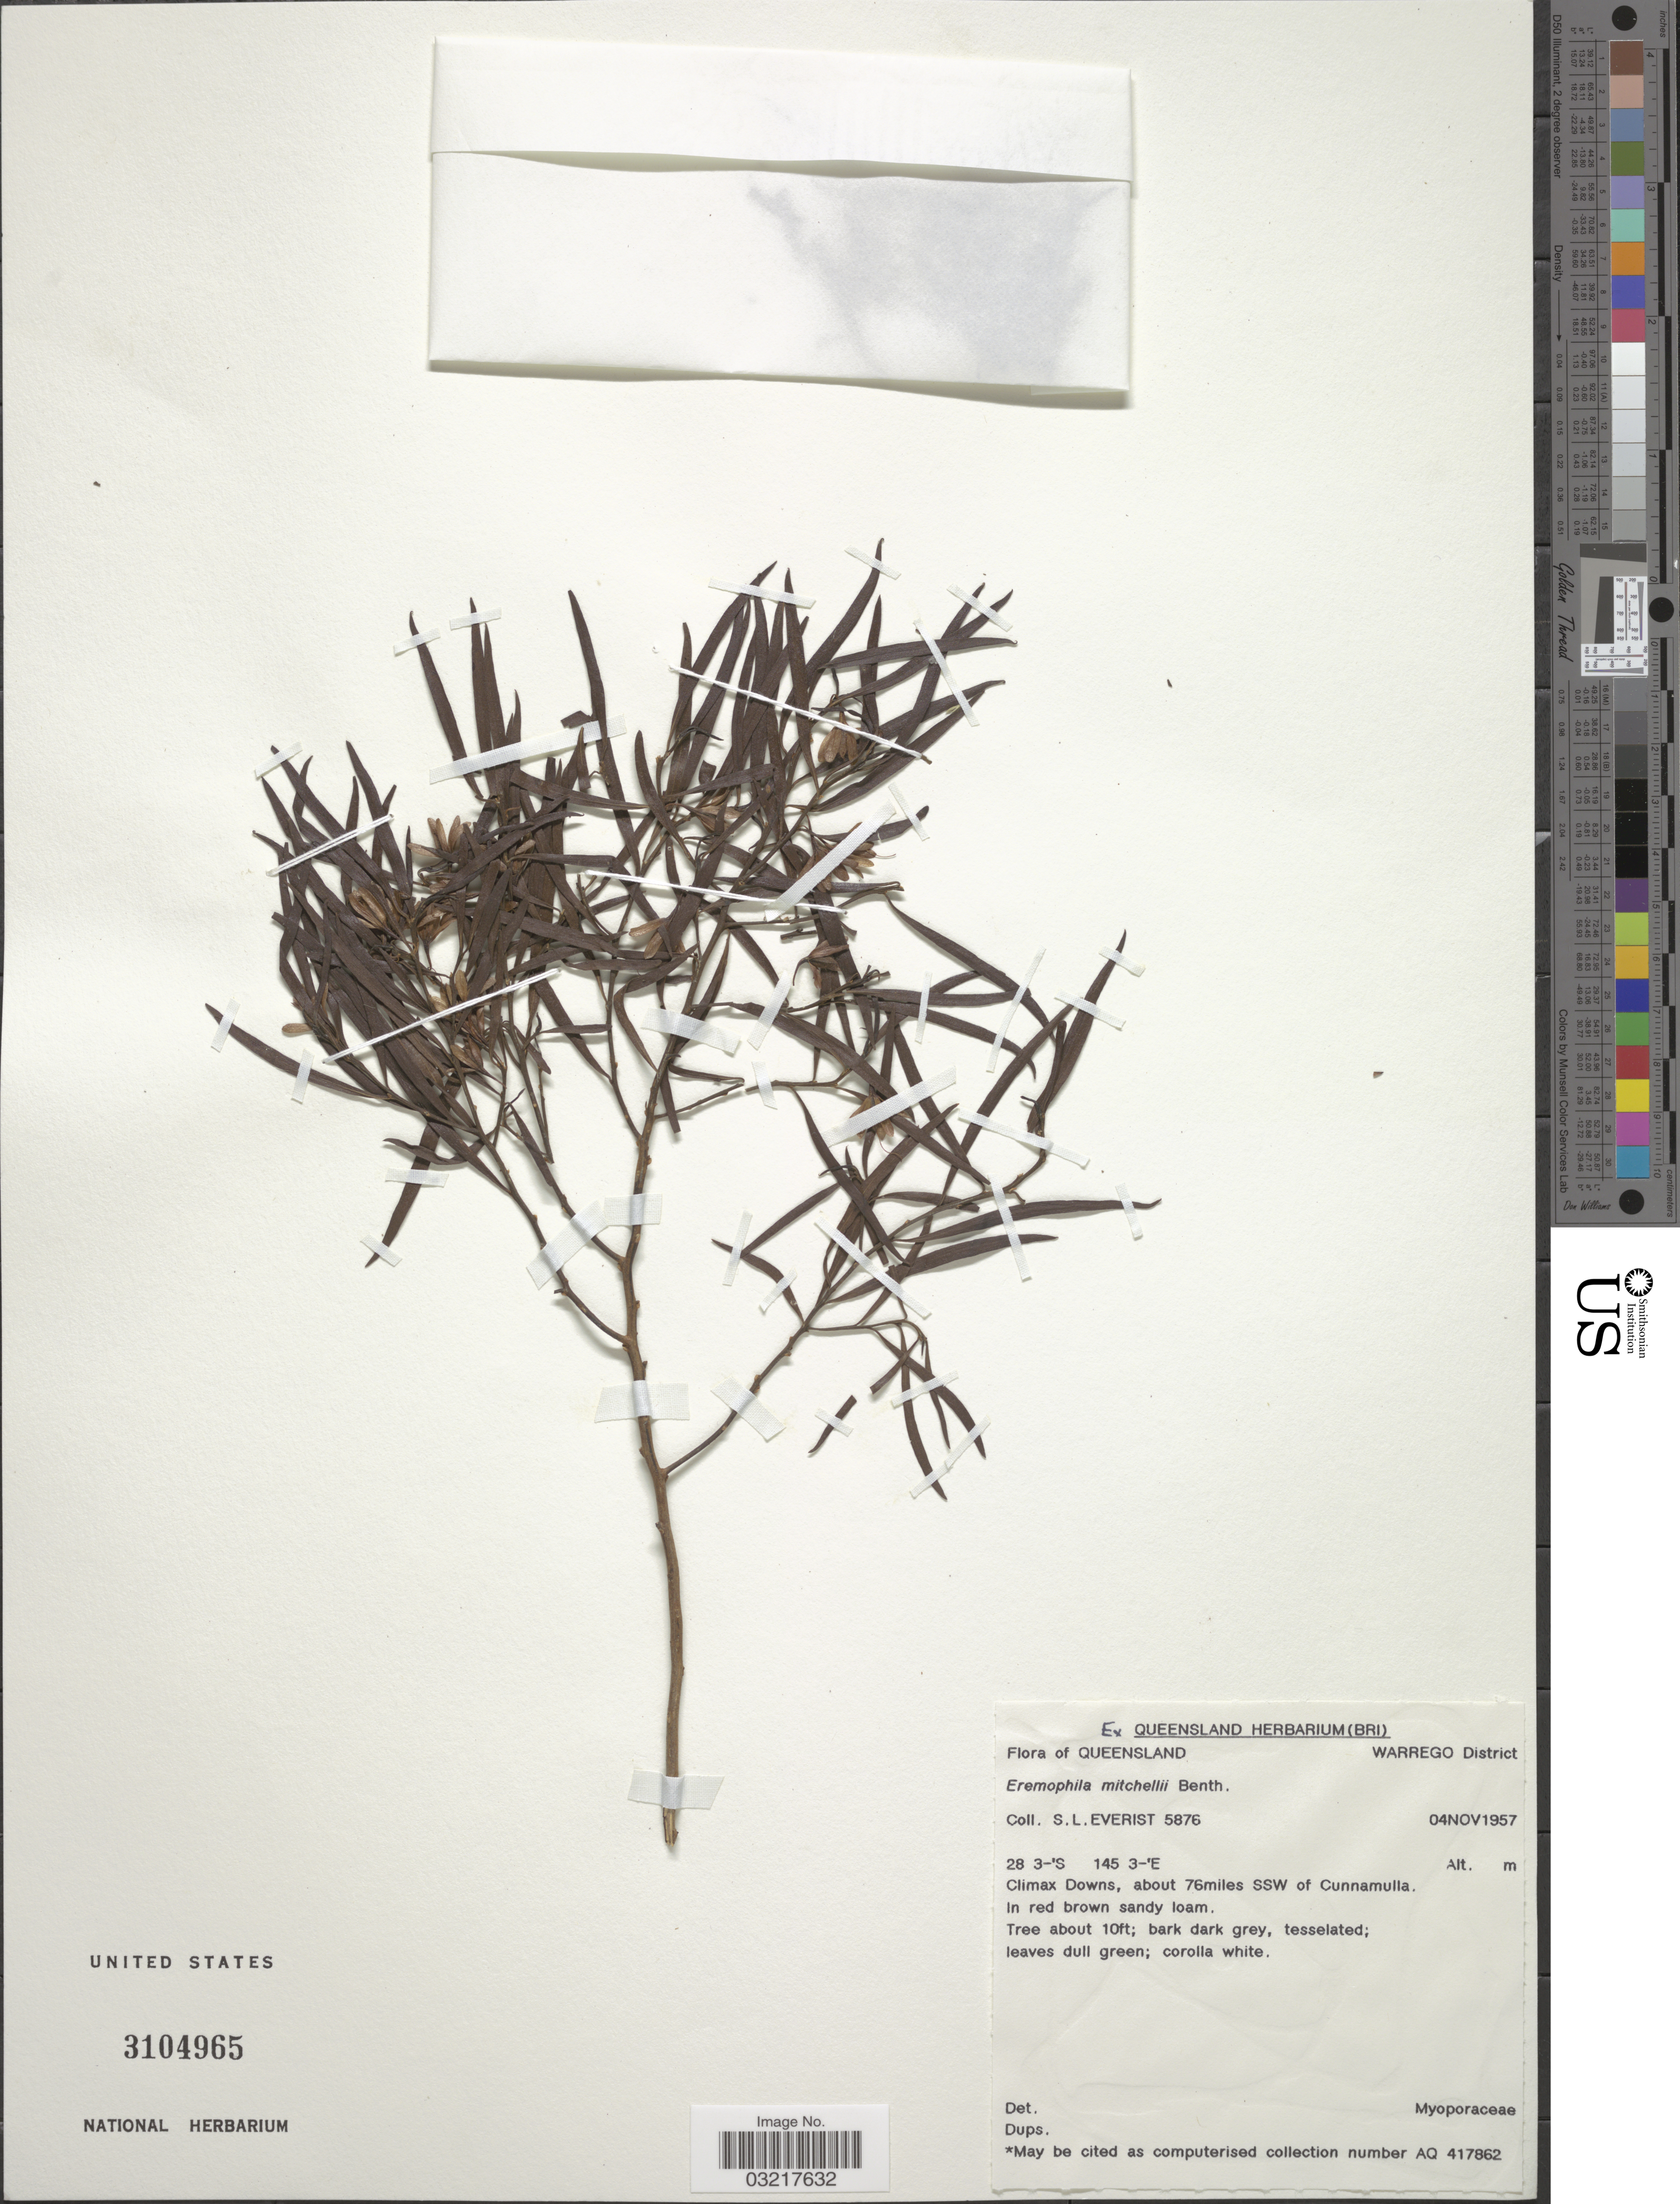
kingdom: Plantae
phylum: Tracheophyta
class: Magnoliopsida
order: Lamiales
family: Scrophulariaceae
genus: Eremophila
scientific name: Eremophila mitchellii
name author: Benth.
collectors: S. Everist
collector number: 5876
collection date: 1957-11-04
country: Australia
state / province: Queensland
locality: Warrego District. Climax Downs, about 76miles SSW of Cunnamulla.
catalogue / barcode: US 3104965